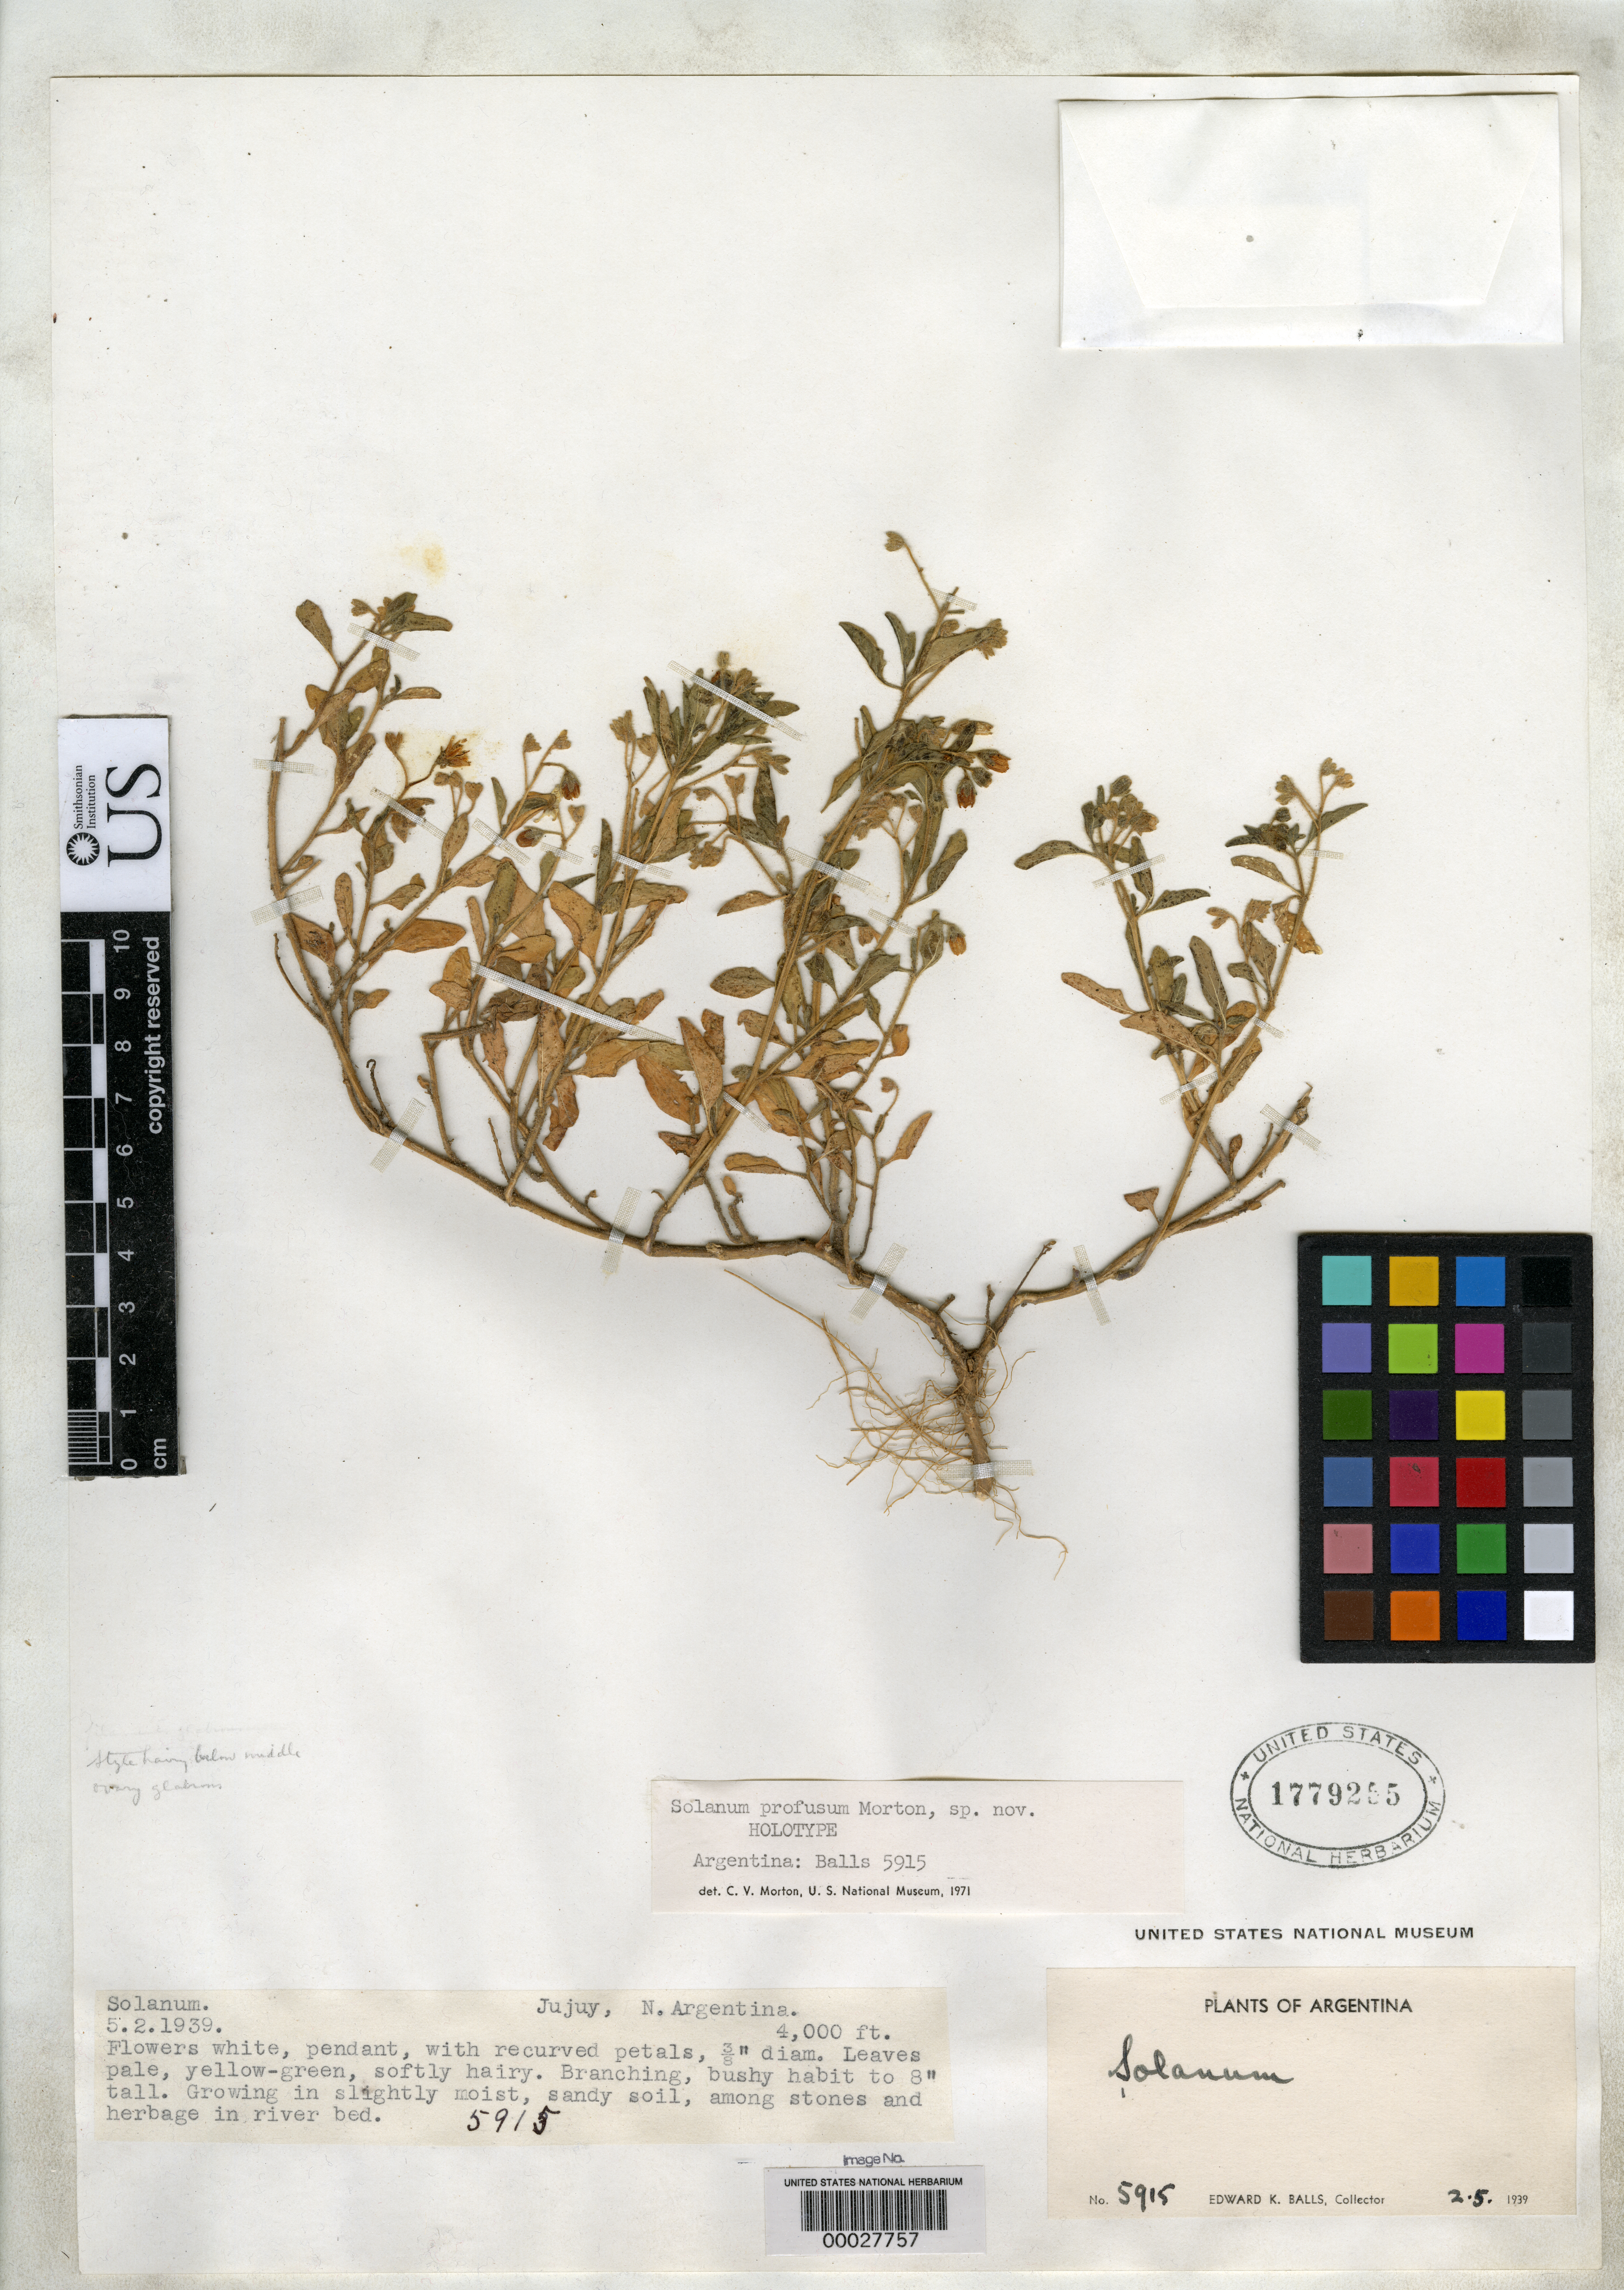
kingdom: Plantae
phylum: Tracheophyta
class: Magnoliopsida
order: Solanales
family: Solanaceae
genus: Solanum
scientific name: Solanum profusum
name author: C.V. Morton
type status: Holotype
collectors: E. K. Balls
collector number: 5915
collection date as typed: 02 May 1939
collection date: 1939-05-02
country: Argentina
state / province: Jujuy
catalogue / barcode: US 1779255